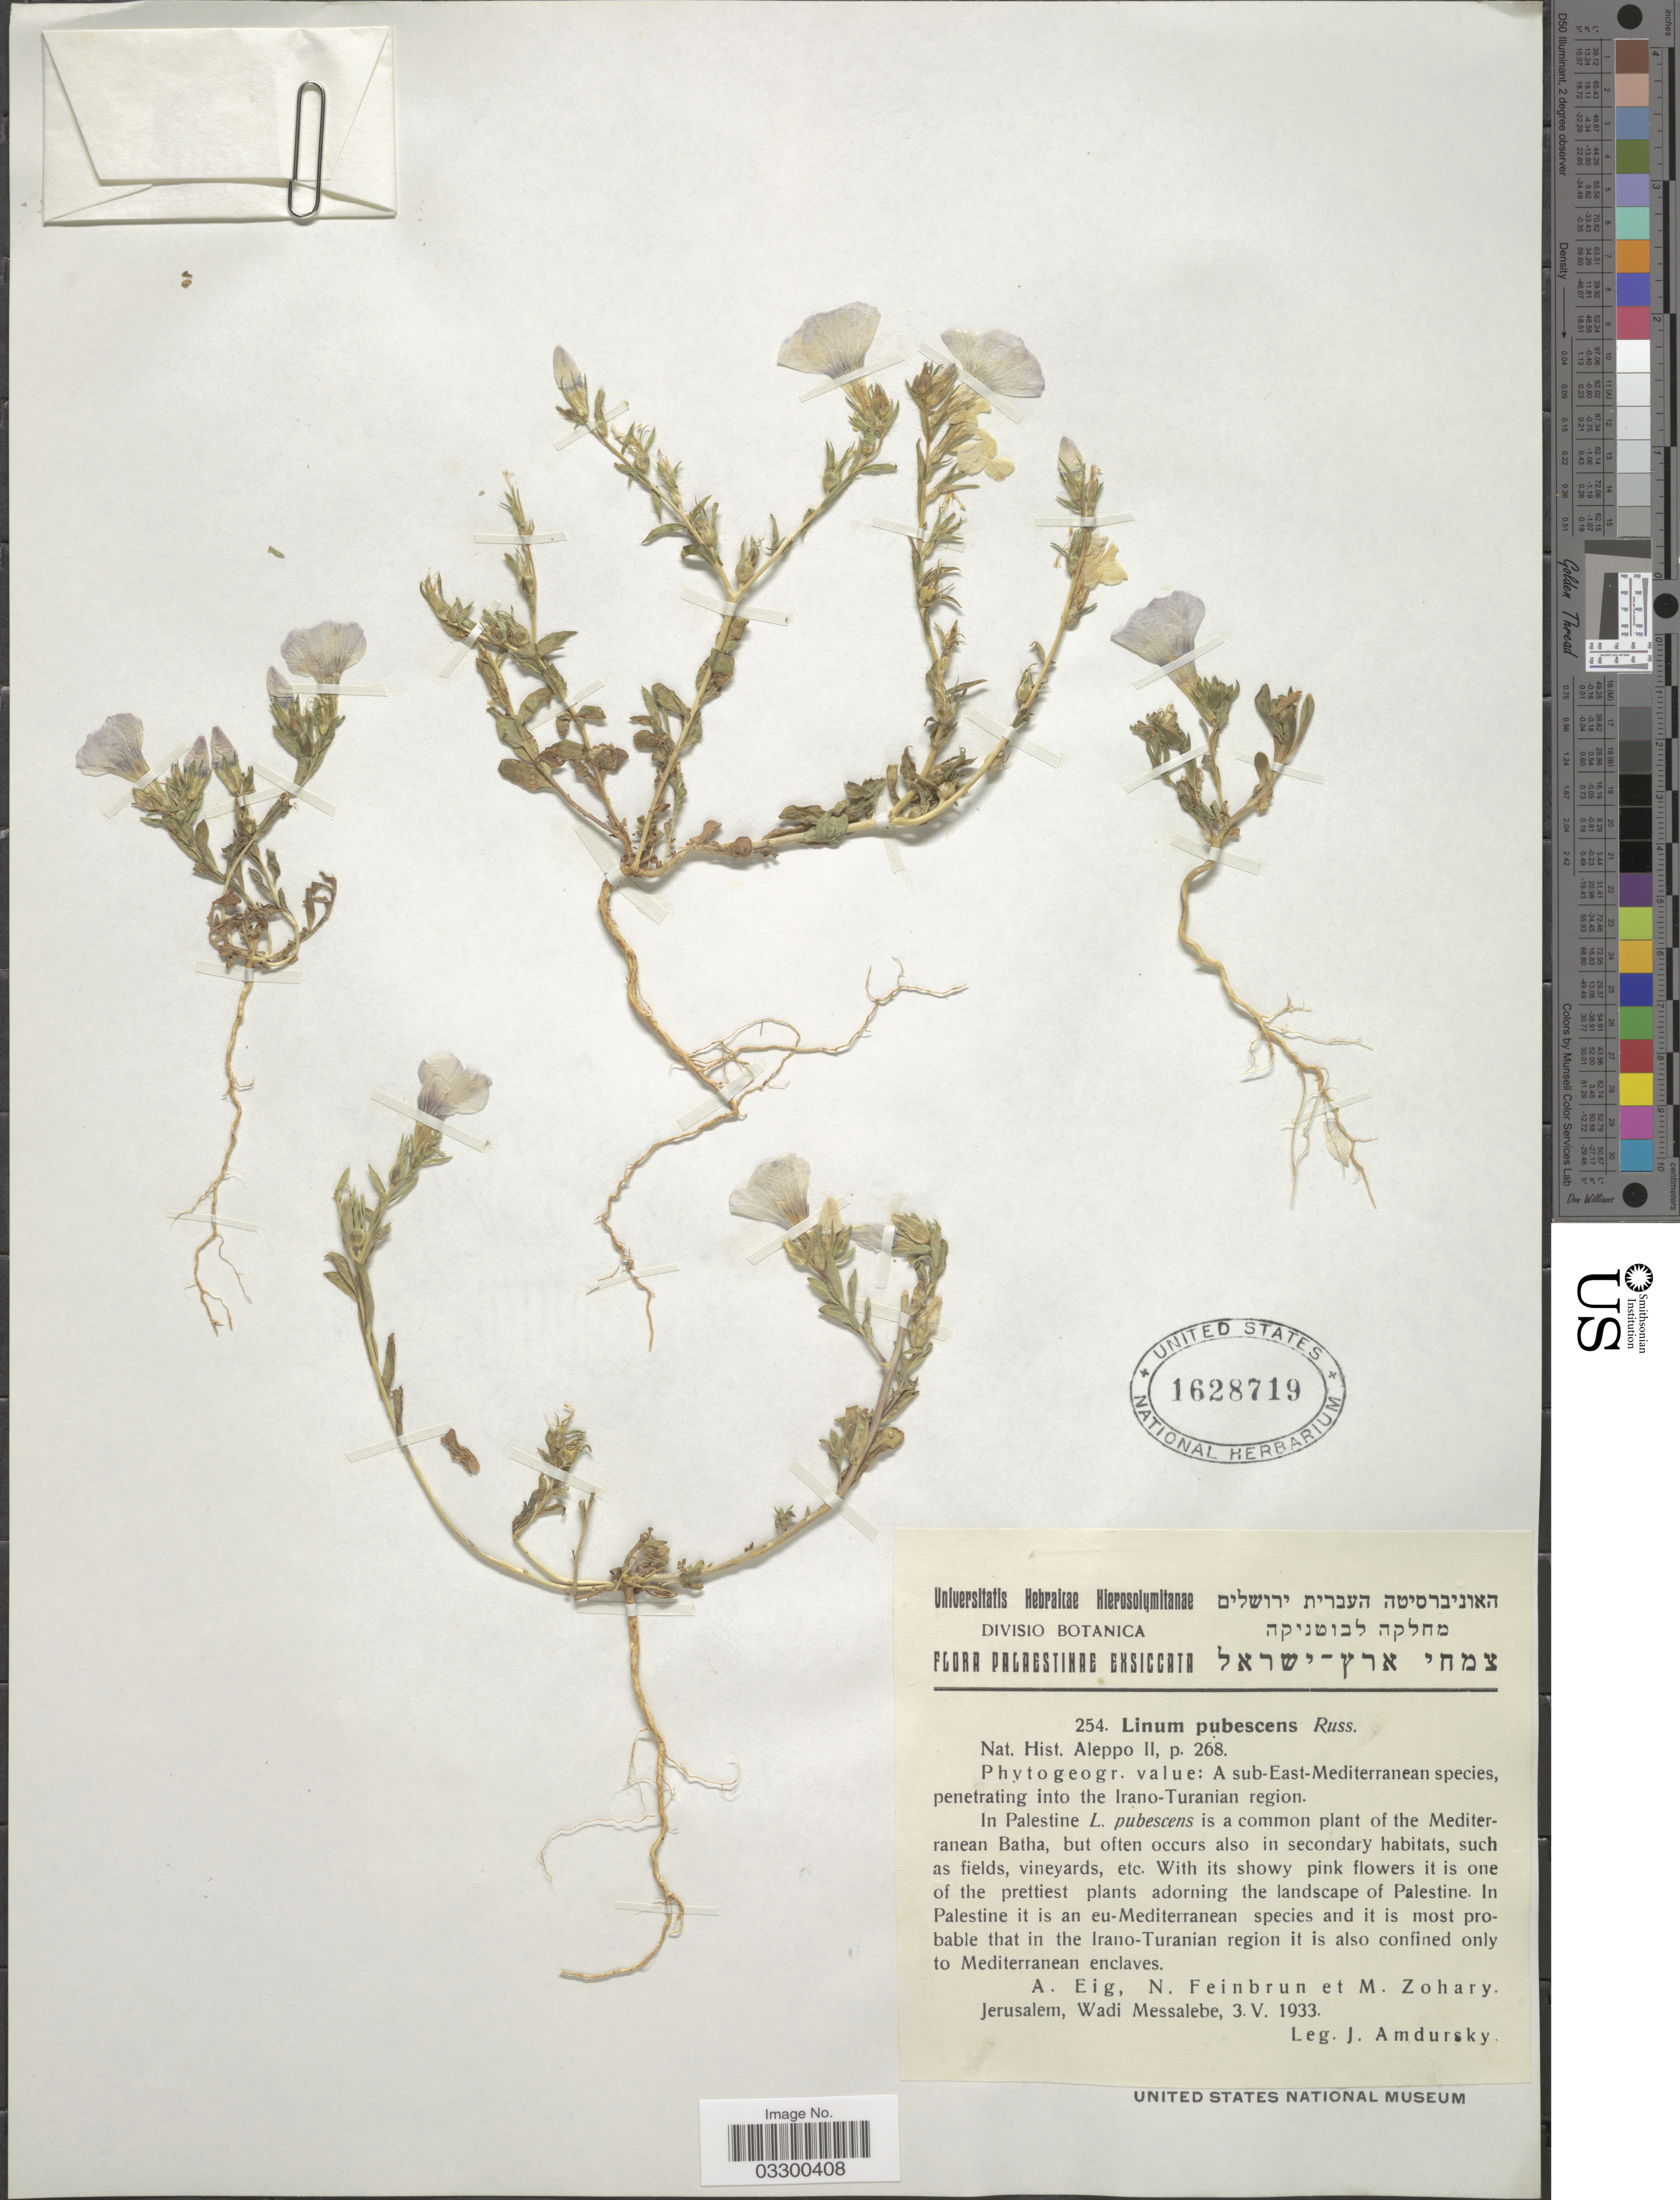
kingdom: Plantae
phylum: Tracheophyta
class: Magnoliopsida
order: Malpighiales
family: Linaceae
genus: Linum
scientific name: Linum pubescens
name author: (Sol.) Banks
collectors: I. Amdursky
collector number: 254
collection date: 1933-05-03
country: Israel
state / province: Jerusalem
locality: Wadi Messalebe.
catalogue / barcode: US 1628719